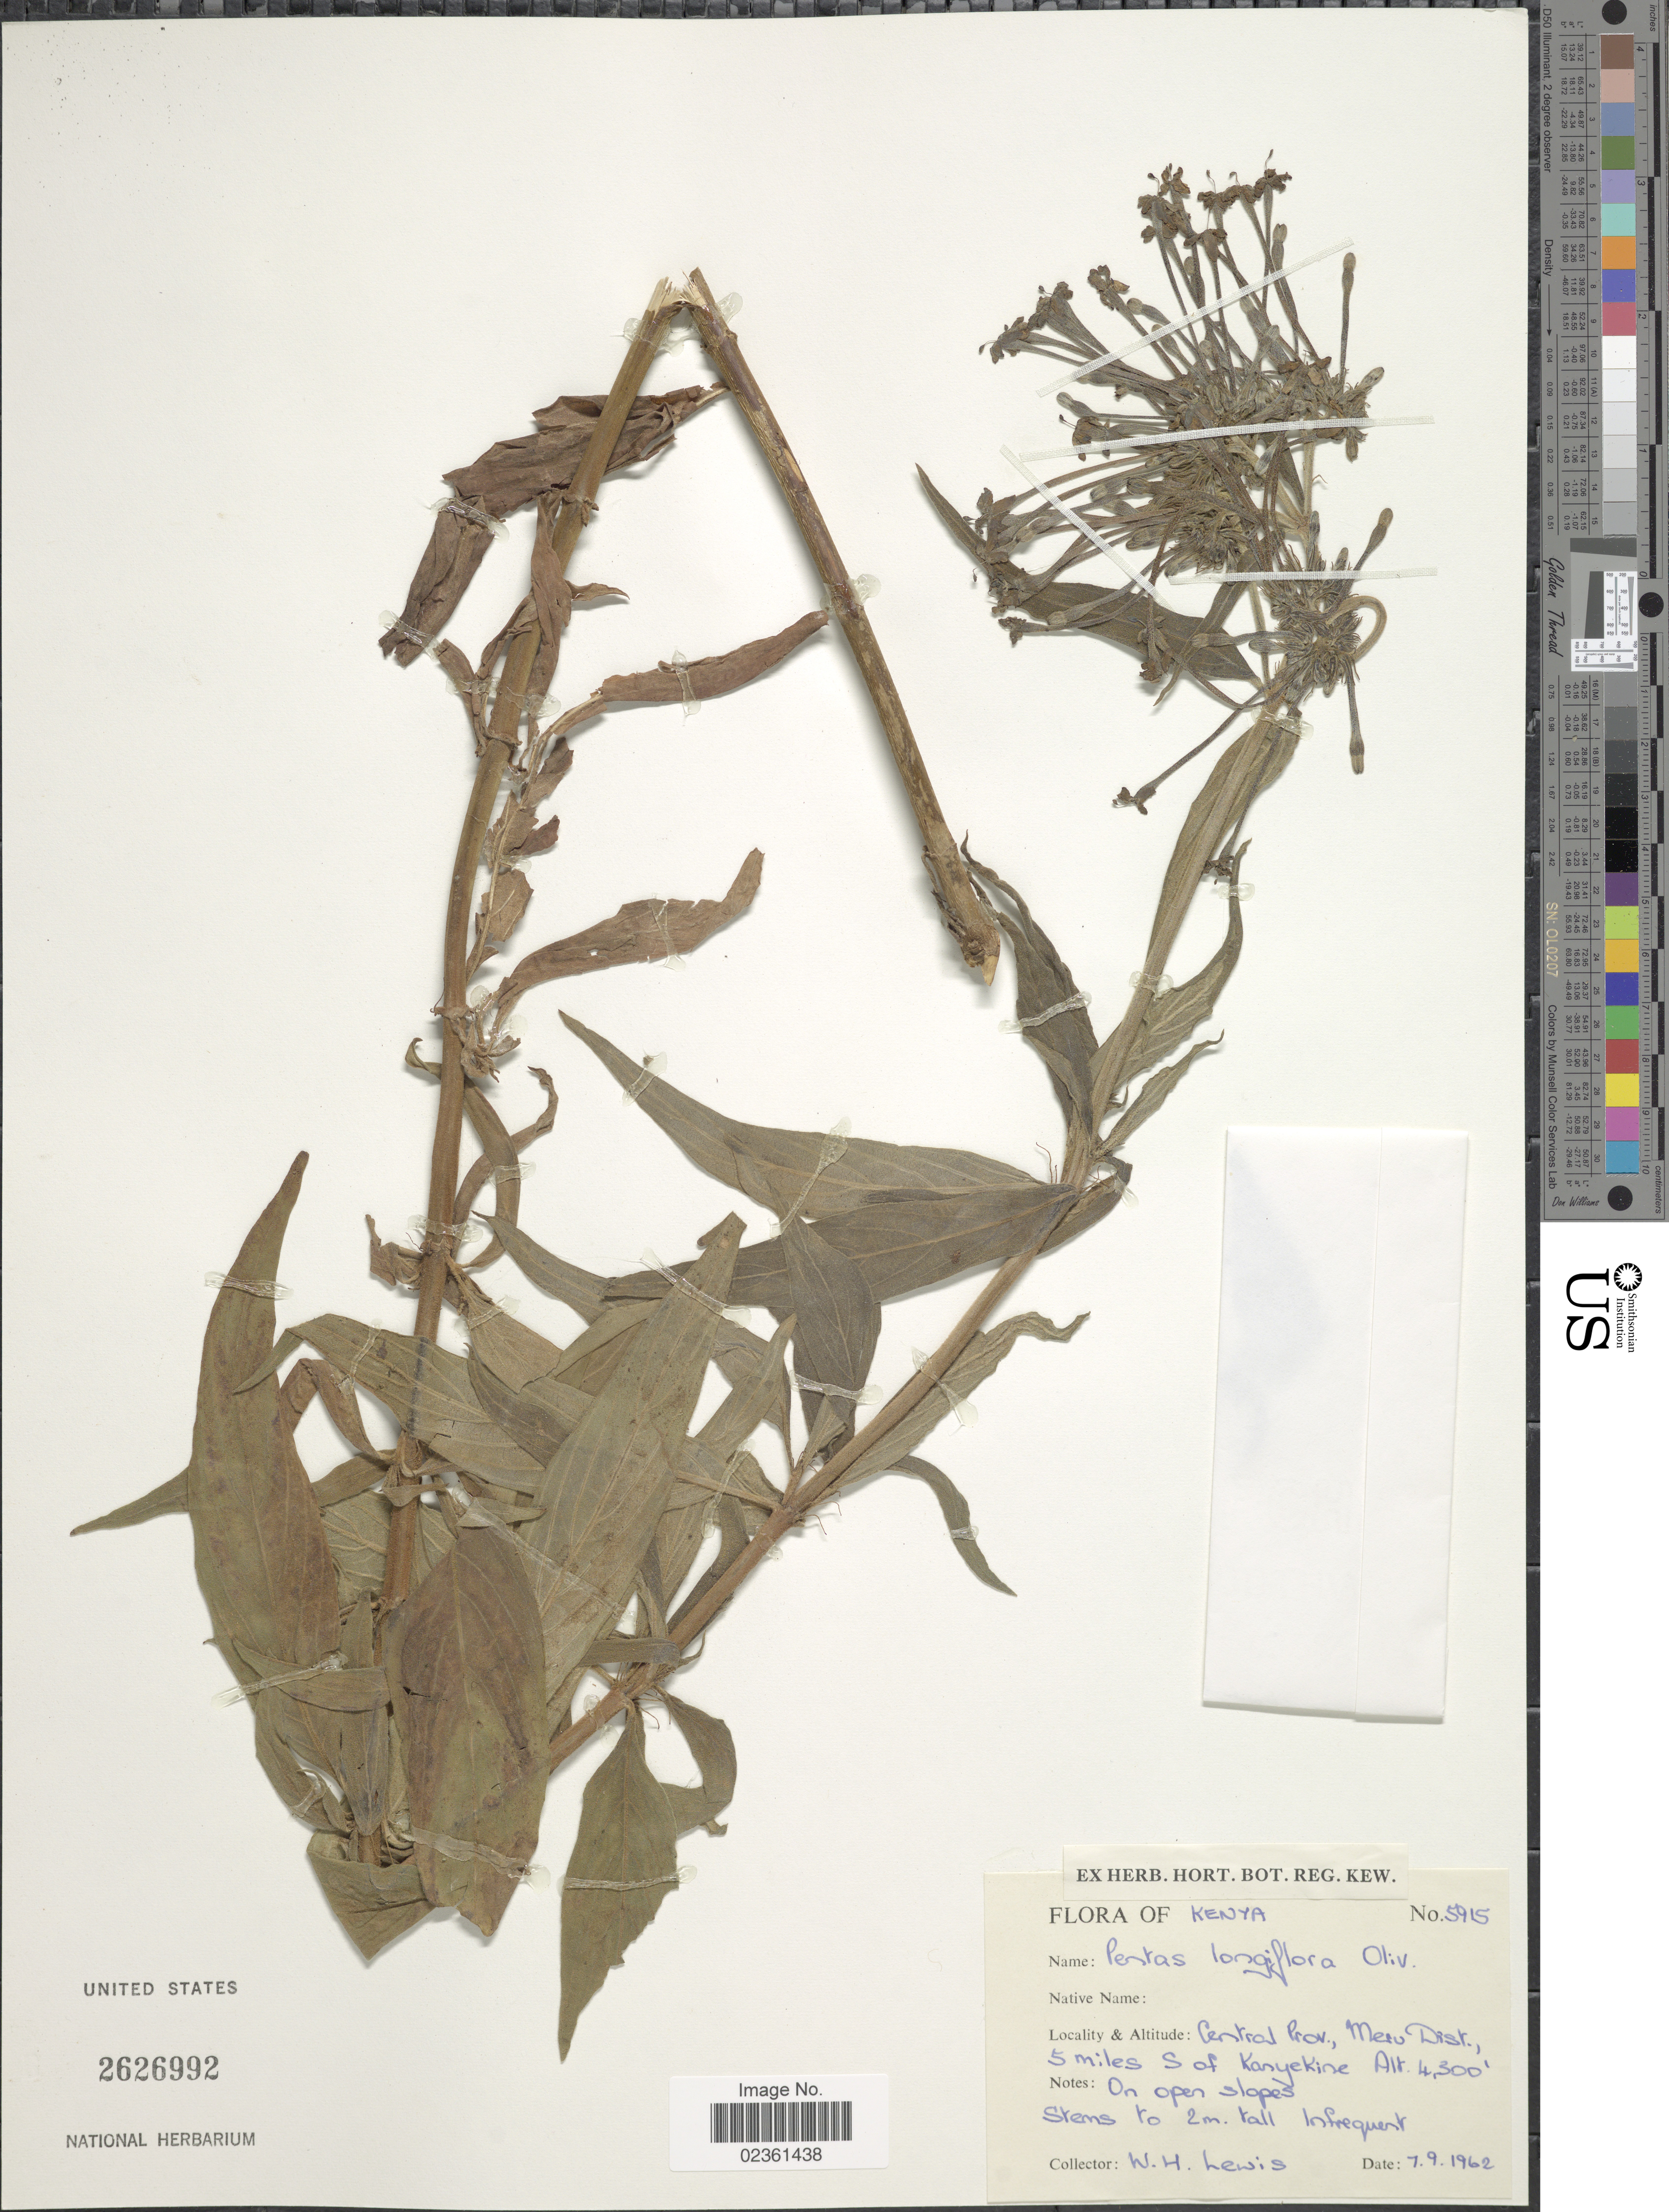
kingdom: Plantae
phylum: Tracheophyta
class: Magnoliopsida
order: Gentianales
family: Rubiaceae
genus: Pentas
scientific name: Pentas longiflora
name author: Oliv.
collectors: W. H. Lewis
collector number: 5915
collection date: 1962-09-07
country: Kenya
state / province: Meru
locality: Central Prov., Meru Dist., 5 miles S of KanyeKine, on open slopes.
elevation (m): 1311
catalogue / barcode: US 2626992